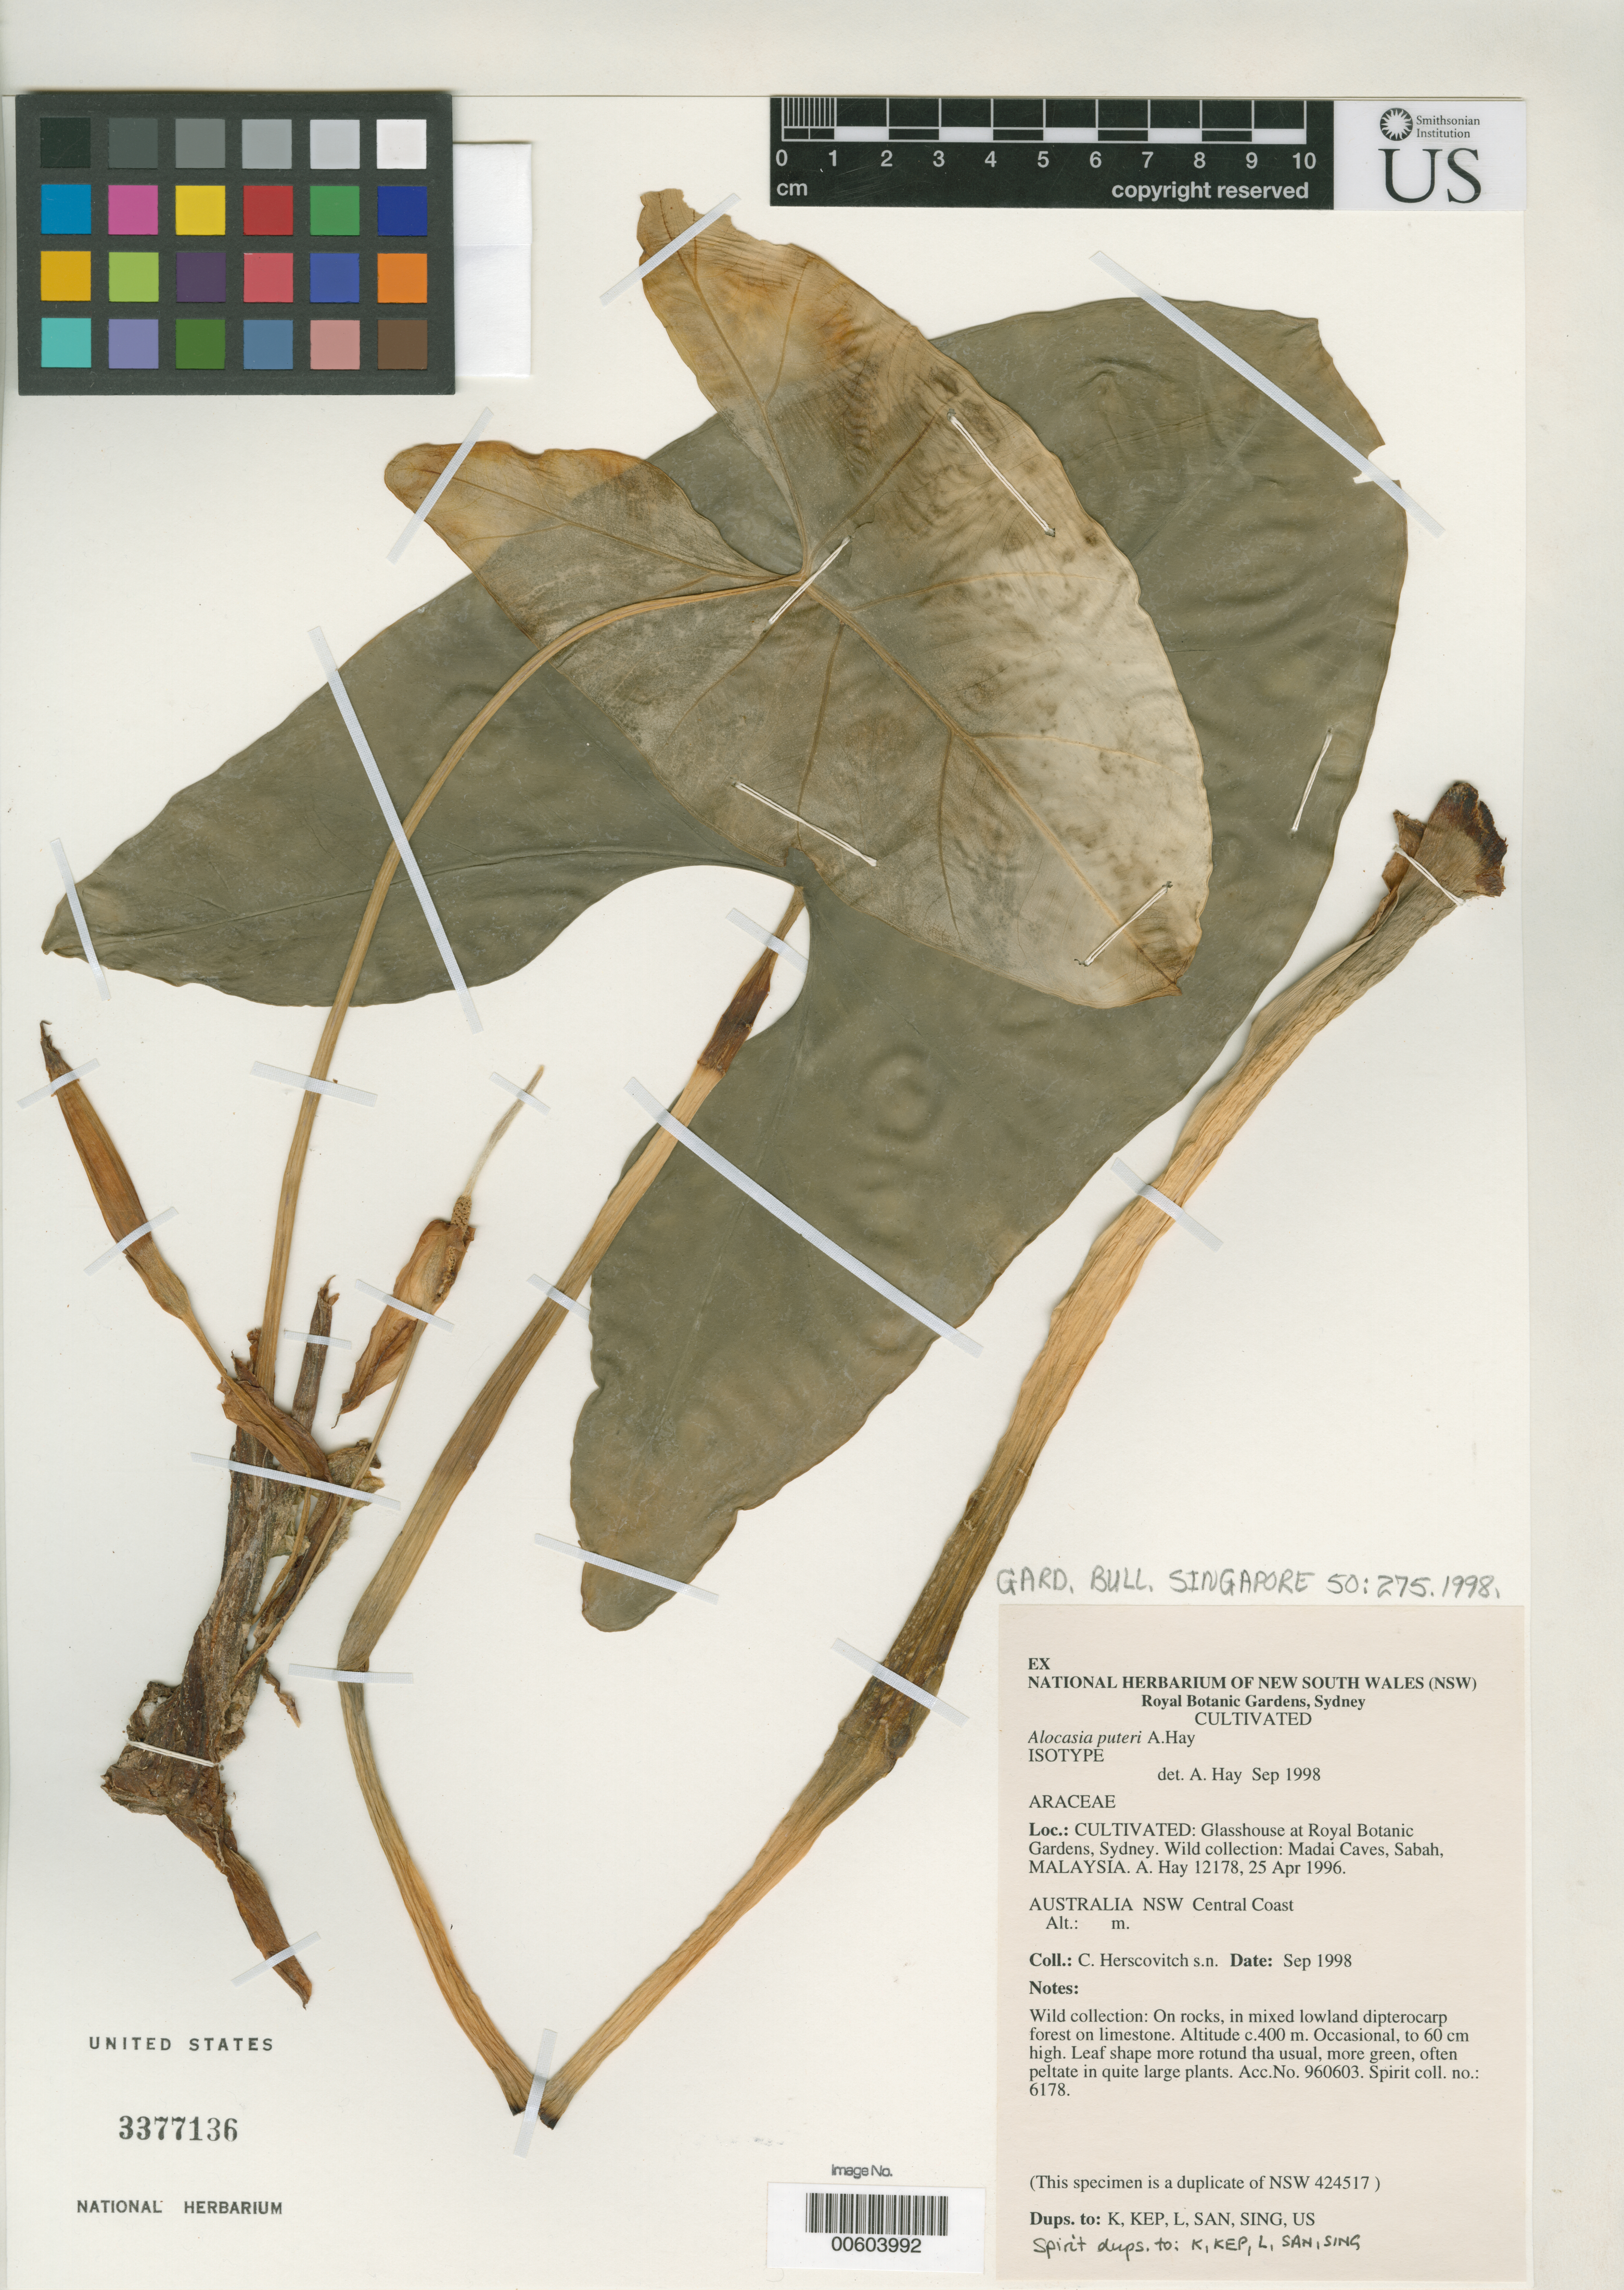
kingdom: Plantae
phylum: Tracheophyta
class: Liliopsida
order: Alismatales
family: Araceae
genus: Alocasia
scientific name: Alocasia puteri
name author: A. Hay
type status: Isotype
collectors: A. Hay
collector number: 12178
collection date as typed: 25 Apr 1996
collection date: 1996-04-25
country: Malaysia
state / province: Sabah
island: Borneo Island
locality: Madai Caves.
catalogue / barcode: US 3377136